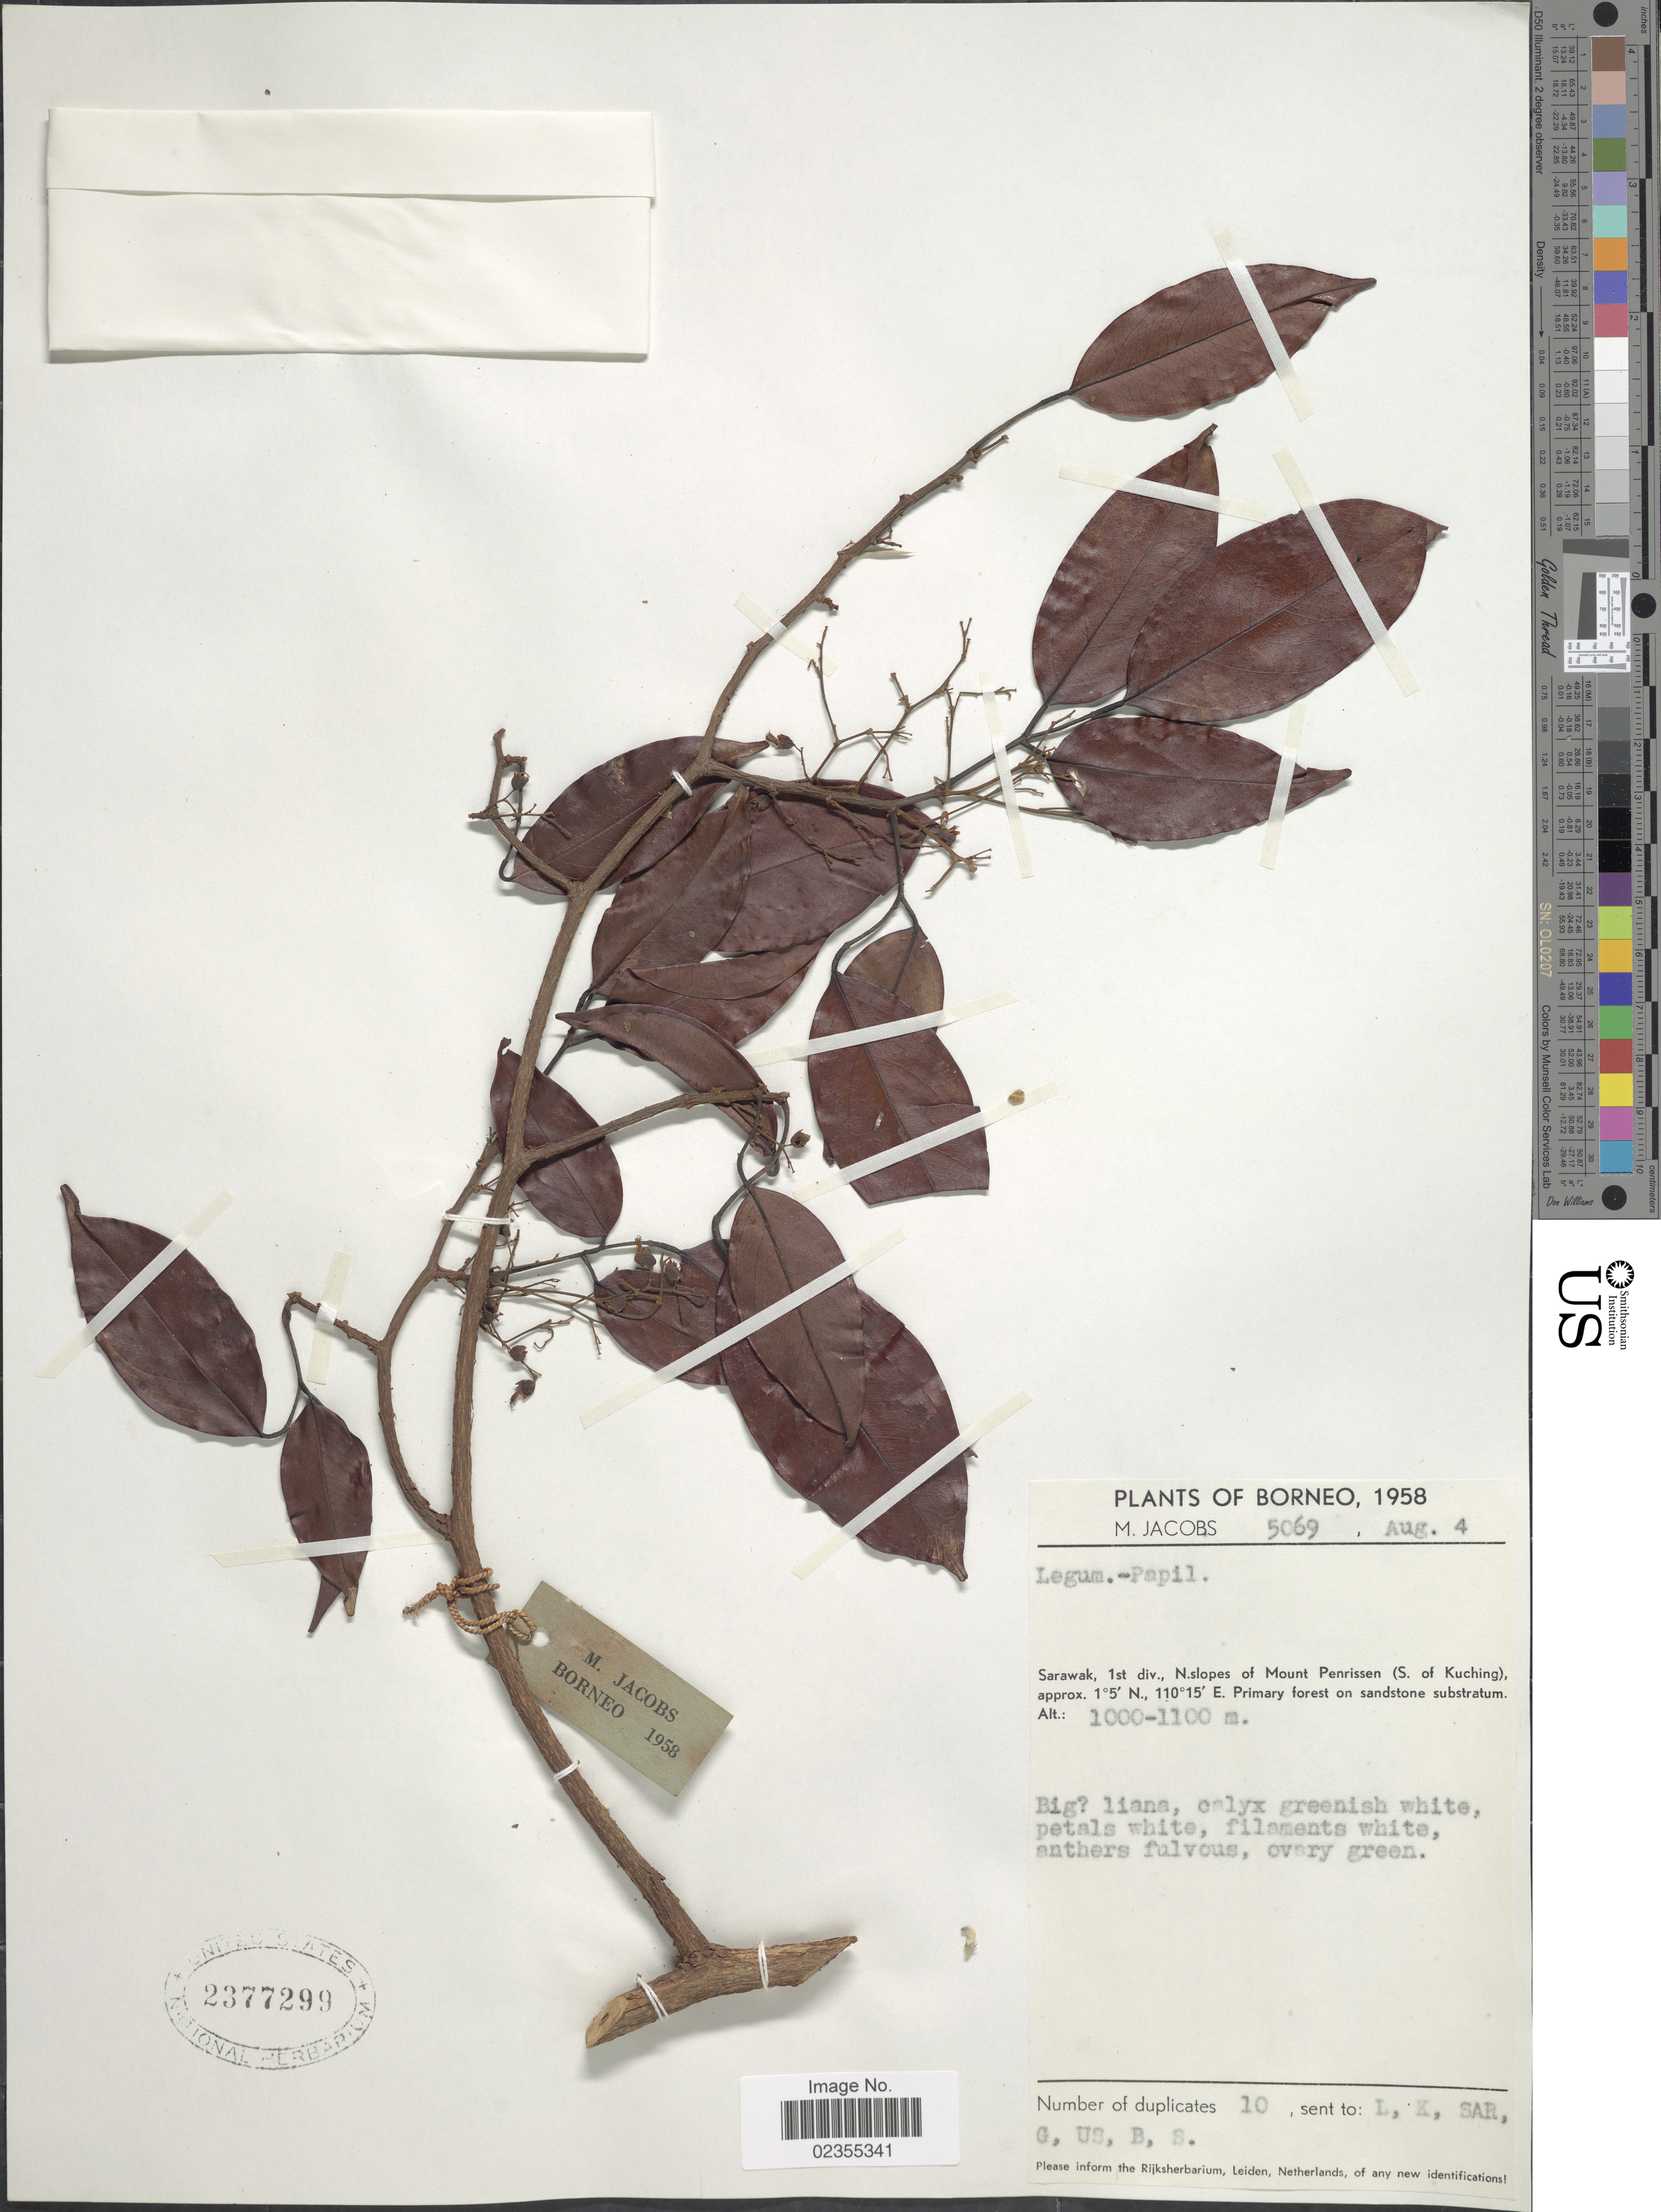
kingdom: Plantae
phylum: Tracheophyta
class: Magnoliopsida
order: Fabales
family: Fabaceae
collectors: M. Jacobs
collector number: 5069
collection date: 1958-08-04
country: Malaysia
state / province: Sarawak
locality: Borneo, 1st div., N slopes of Mount Penrissen (S. of Kuching), Primary forest on sandstone substratum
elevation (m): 1000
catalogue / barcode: US 2377299